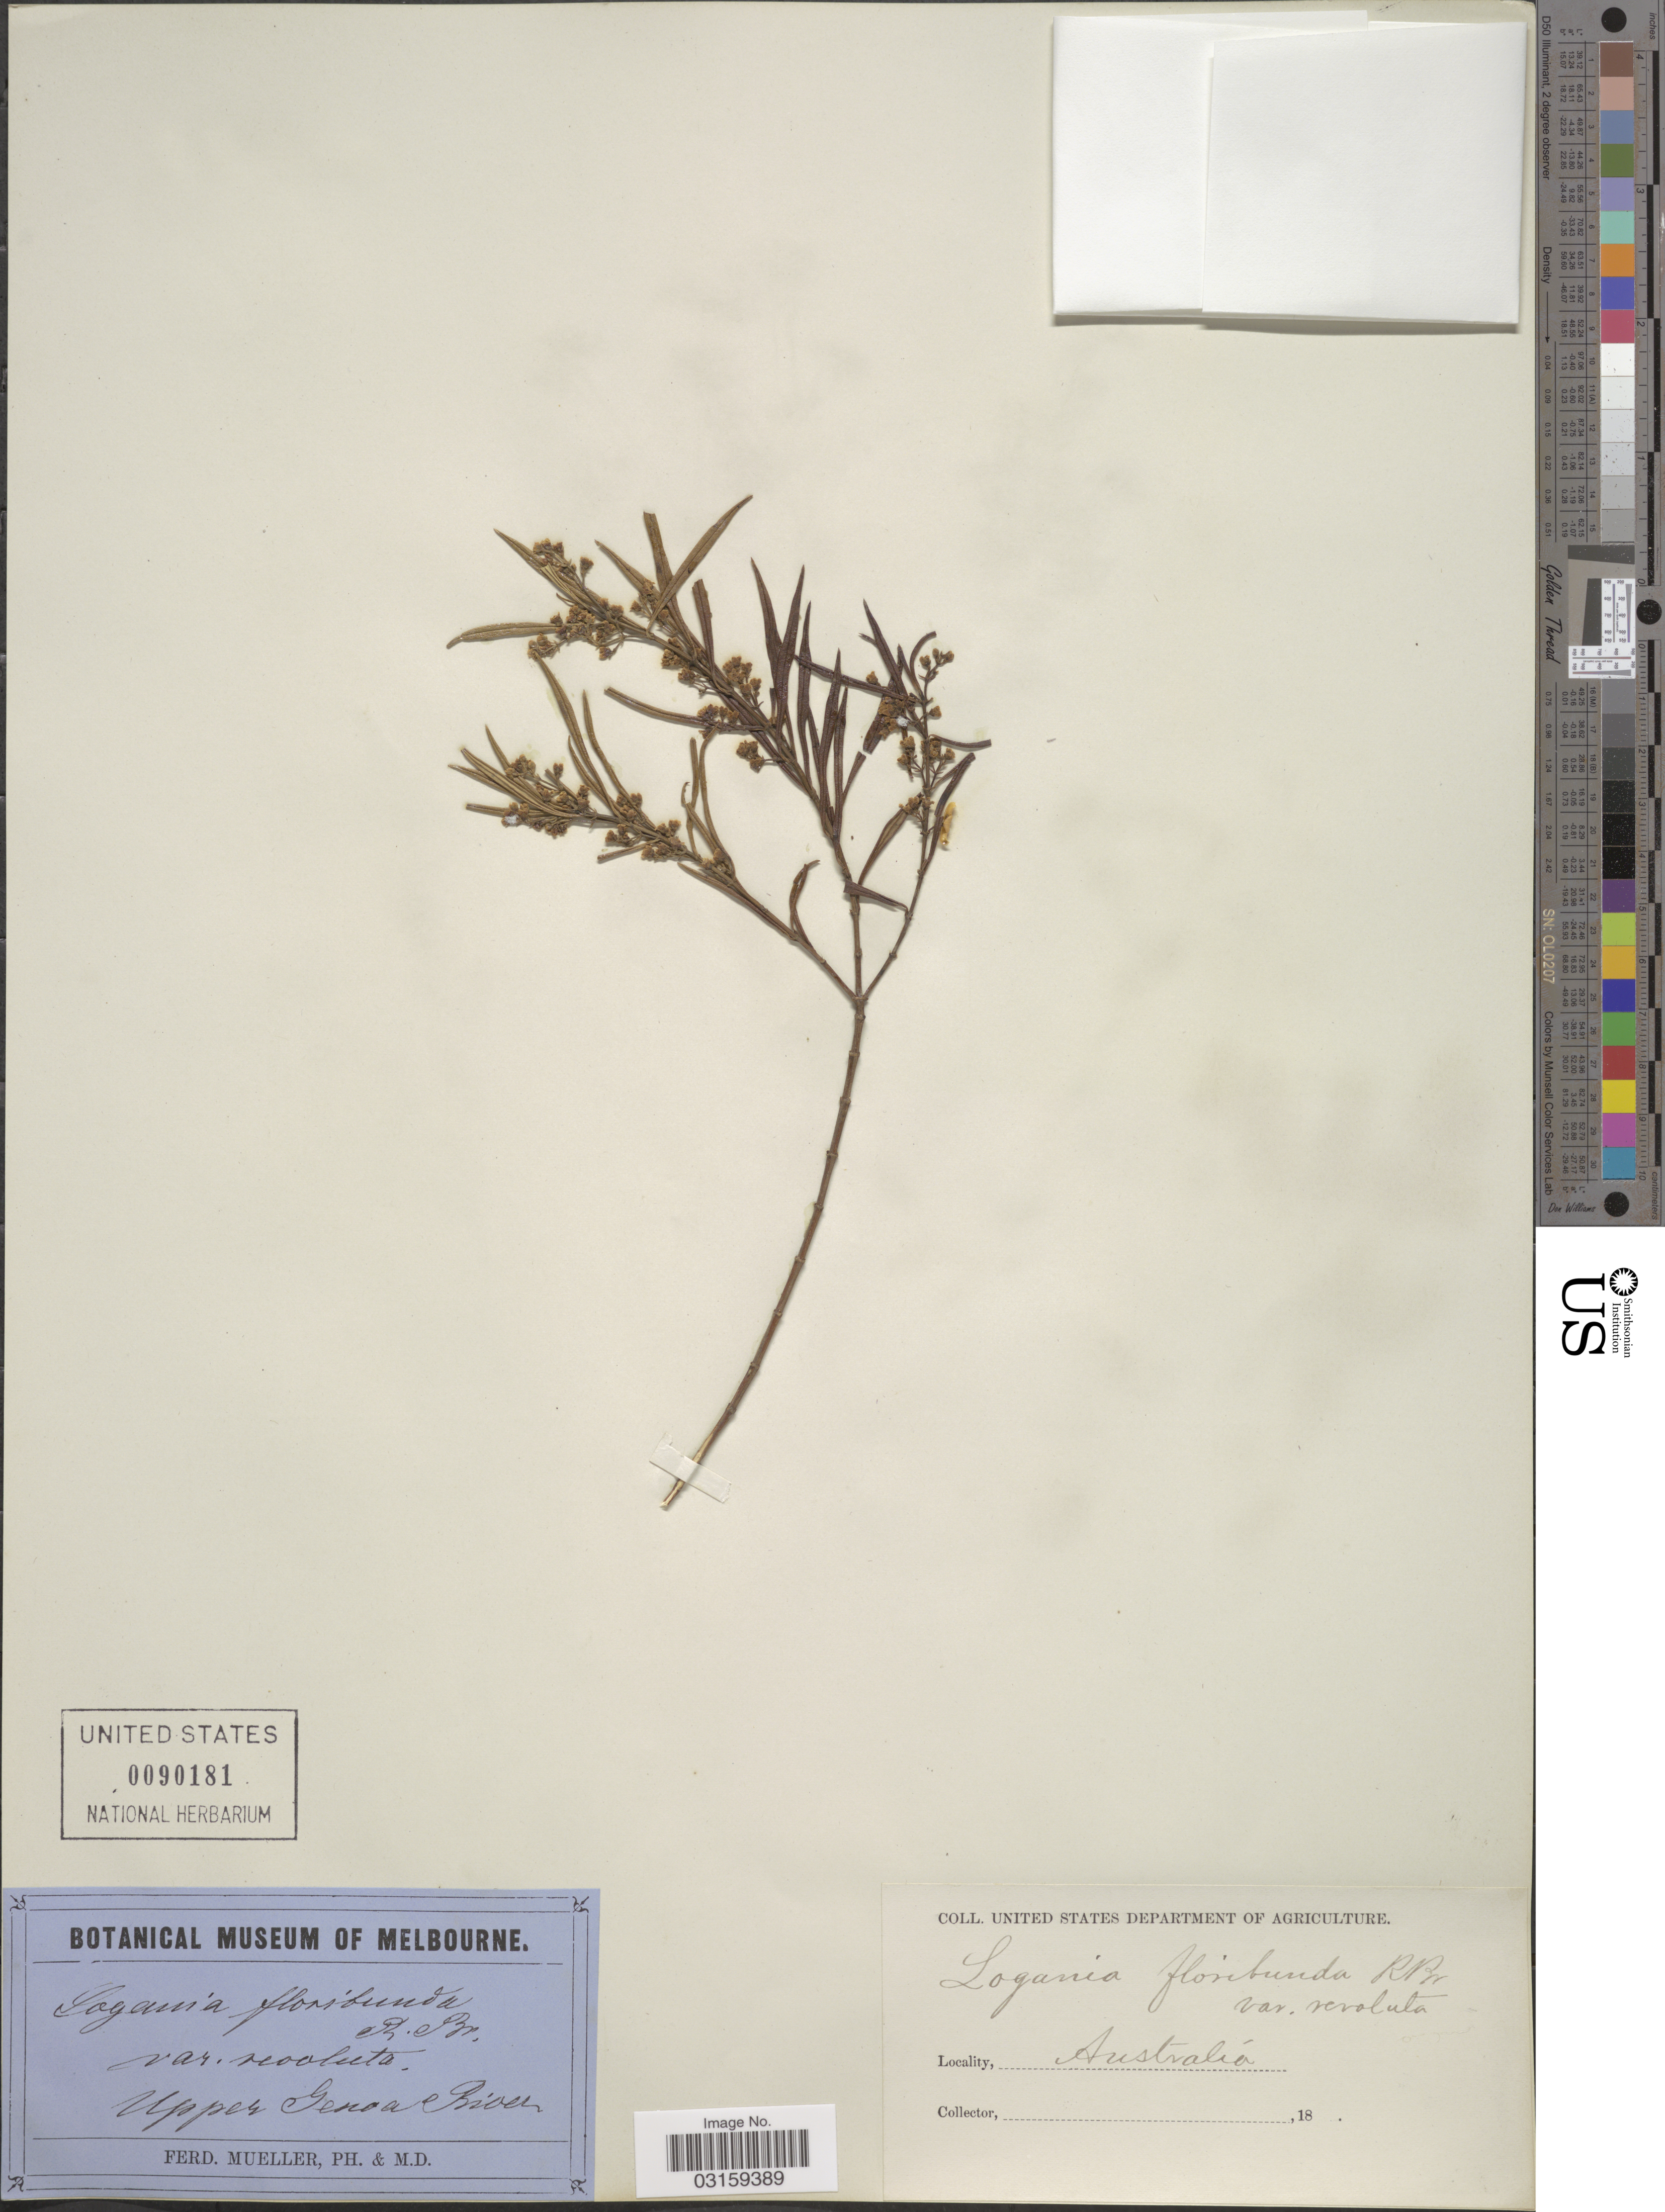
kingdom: Plantae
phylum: Tracheophyta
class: Magnoliopsida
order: Gentianales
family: Loganiaceae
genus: Logania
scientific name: Logania albiflora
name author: (Andrews) Druce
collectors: F. Mueller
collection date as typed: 18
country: Australia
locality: Upper Genoa River.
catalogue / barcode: US 90181